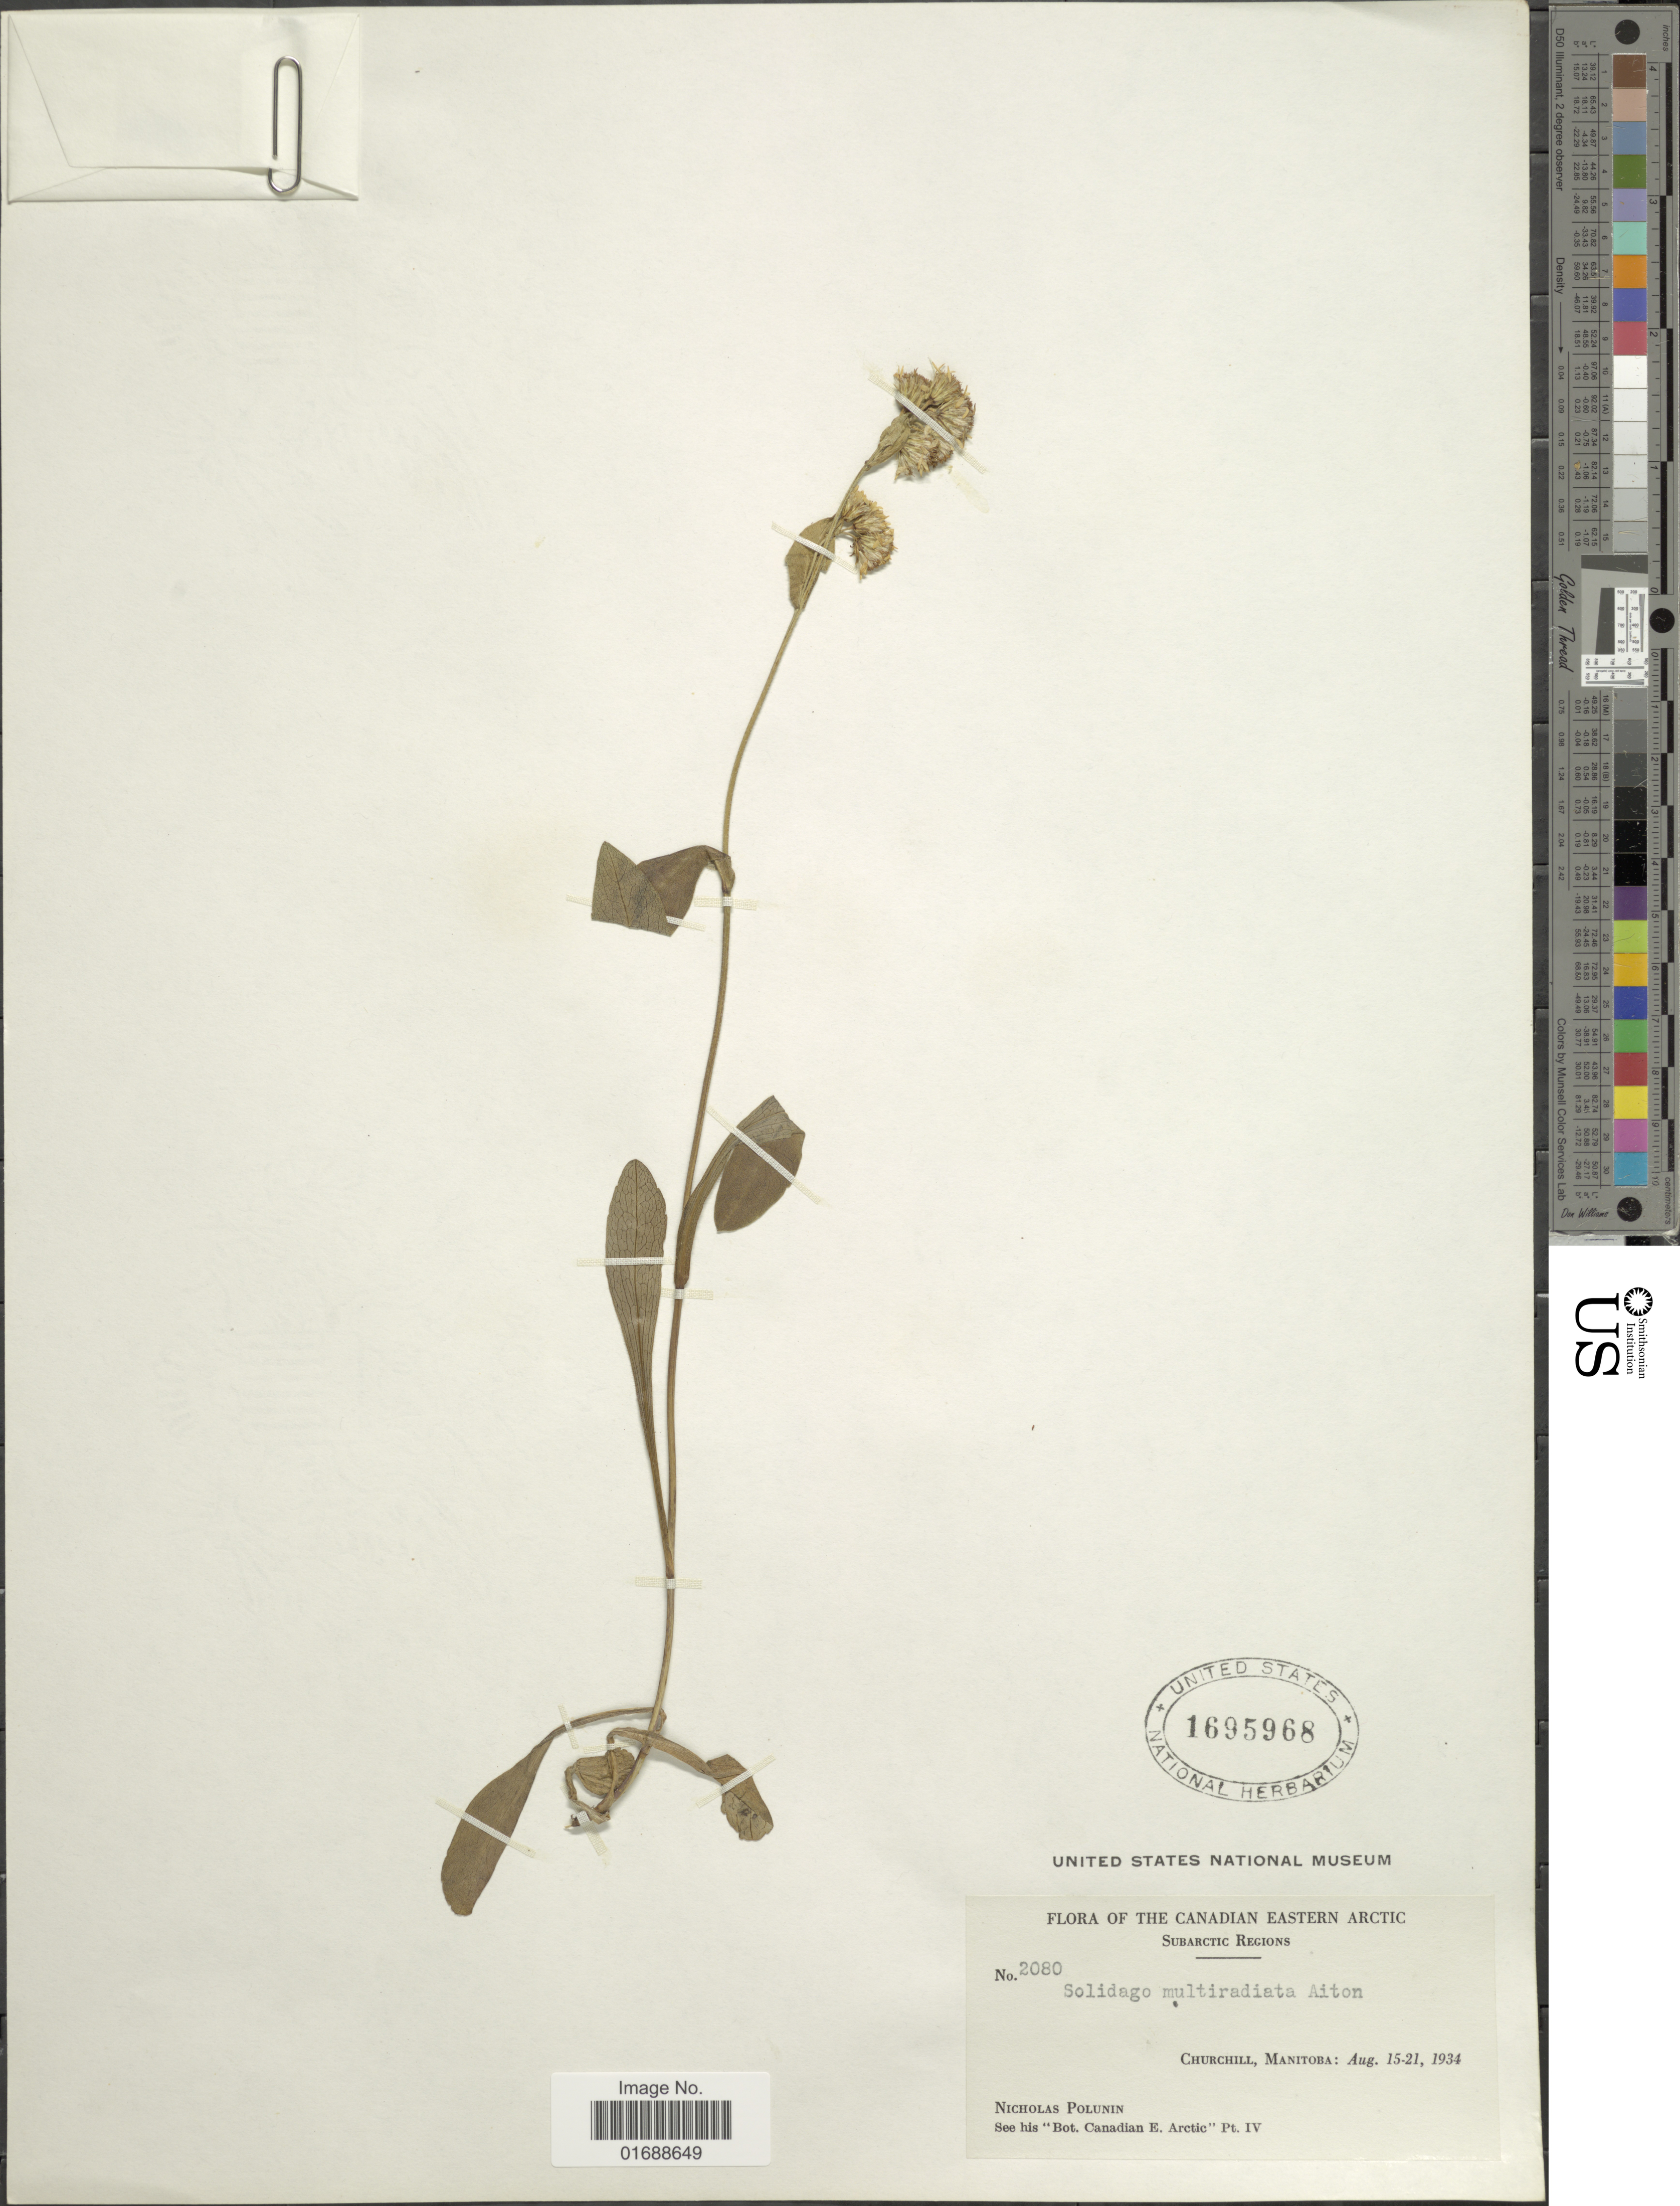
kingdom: Plantae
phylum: Tracheophyta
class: Magnoliopsida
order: Asterales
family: Asteraceae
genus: Solidago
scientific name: Solidago multiradiata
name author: Aiton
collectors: N. V. Polunin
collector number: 2080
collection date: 1934-08-15/1934-08-21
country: Canada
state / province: Manitoba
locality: Canadian Eastern Arctic, Subartic Regions, Churchill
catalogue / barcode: US 1695968